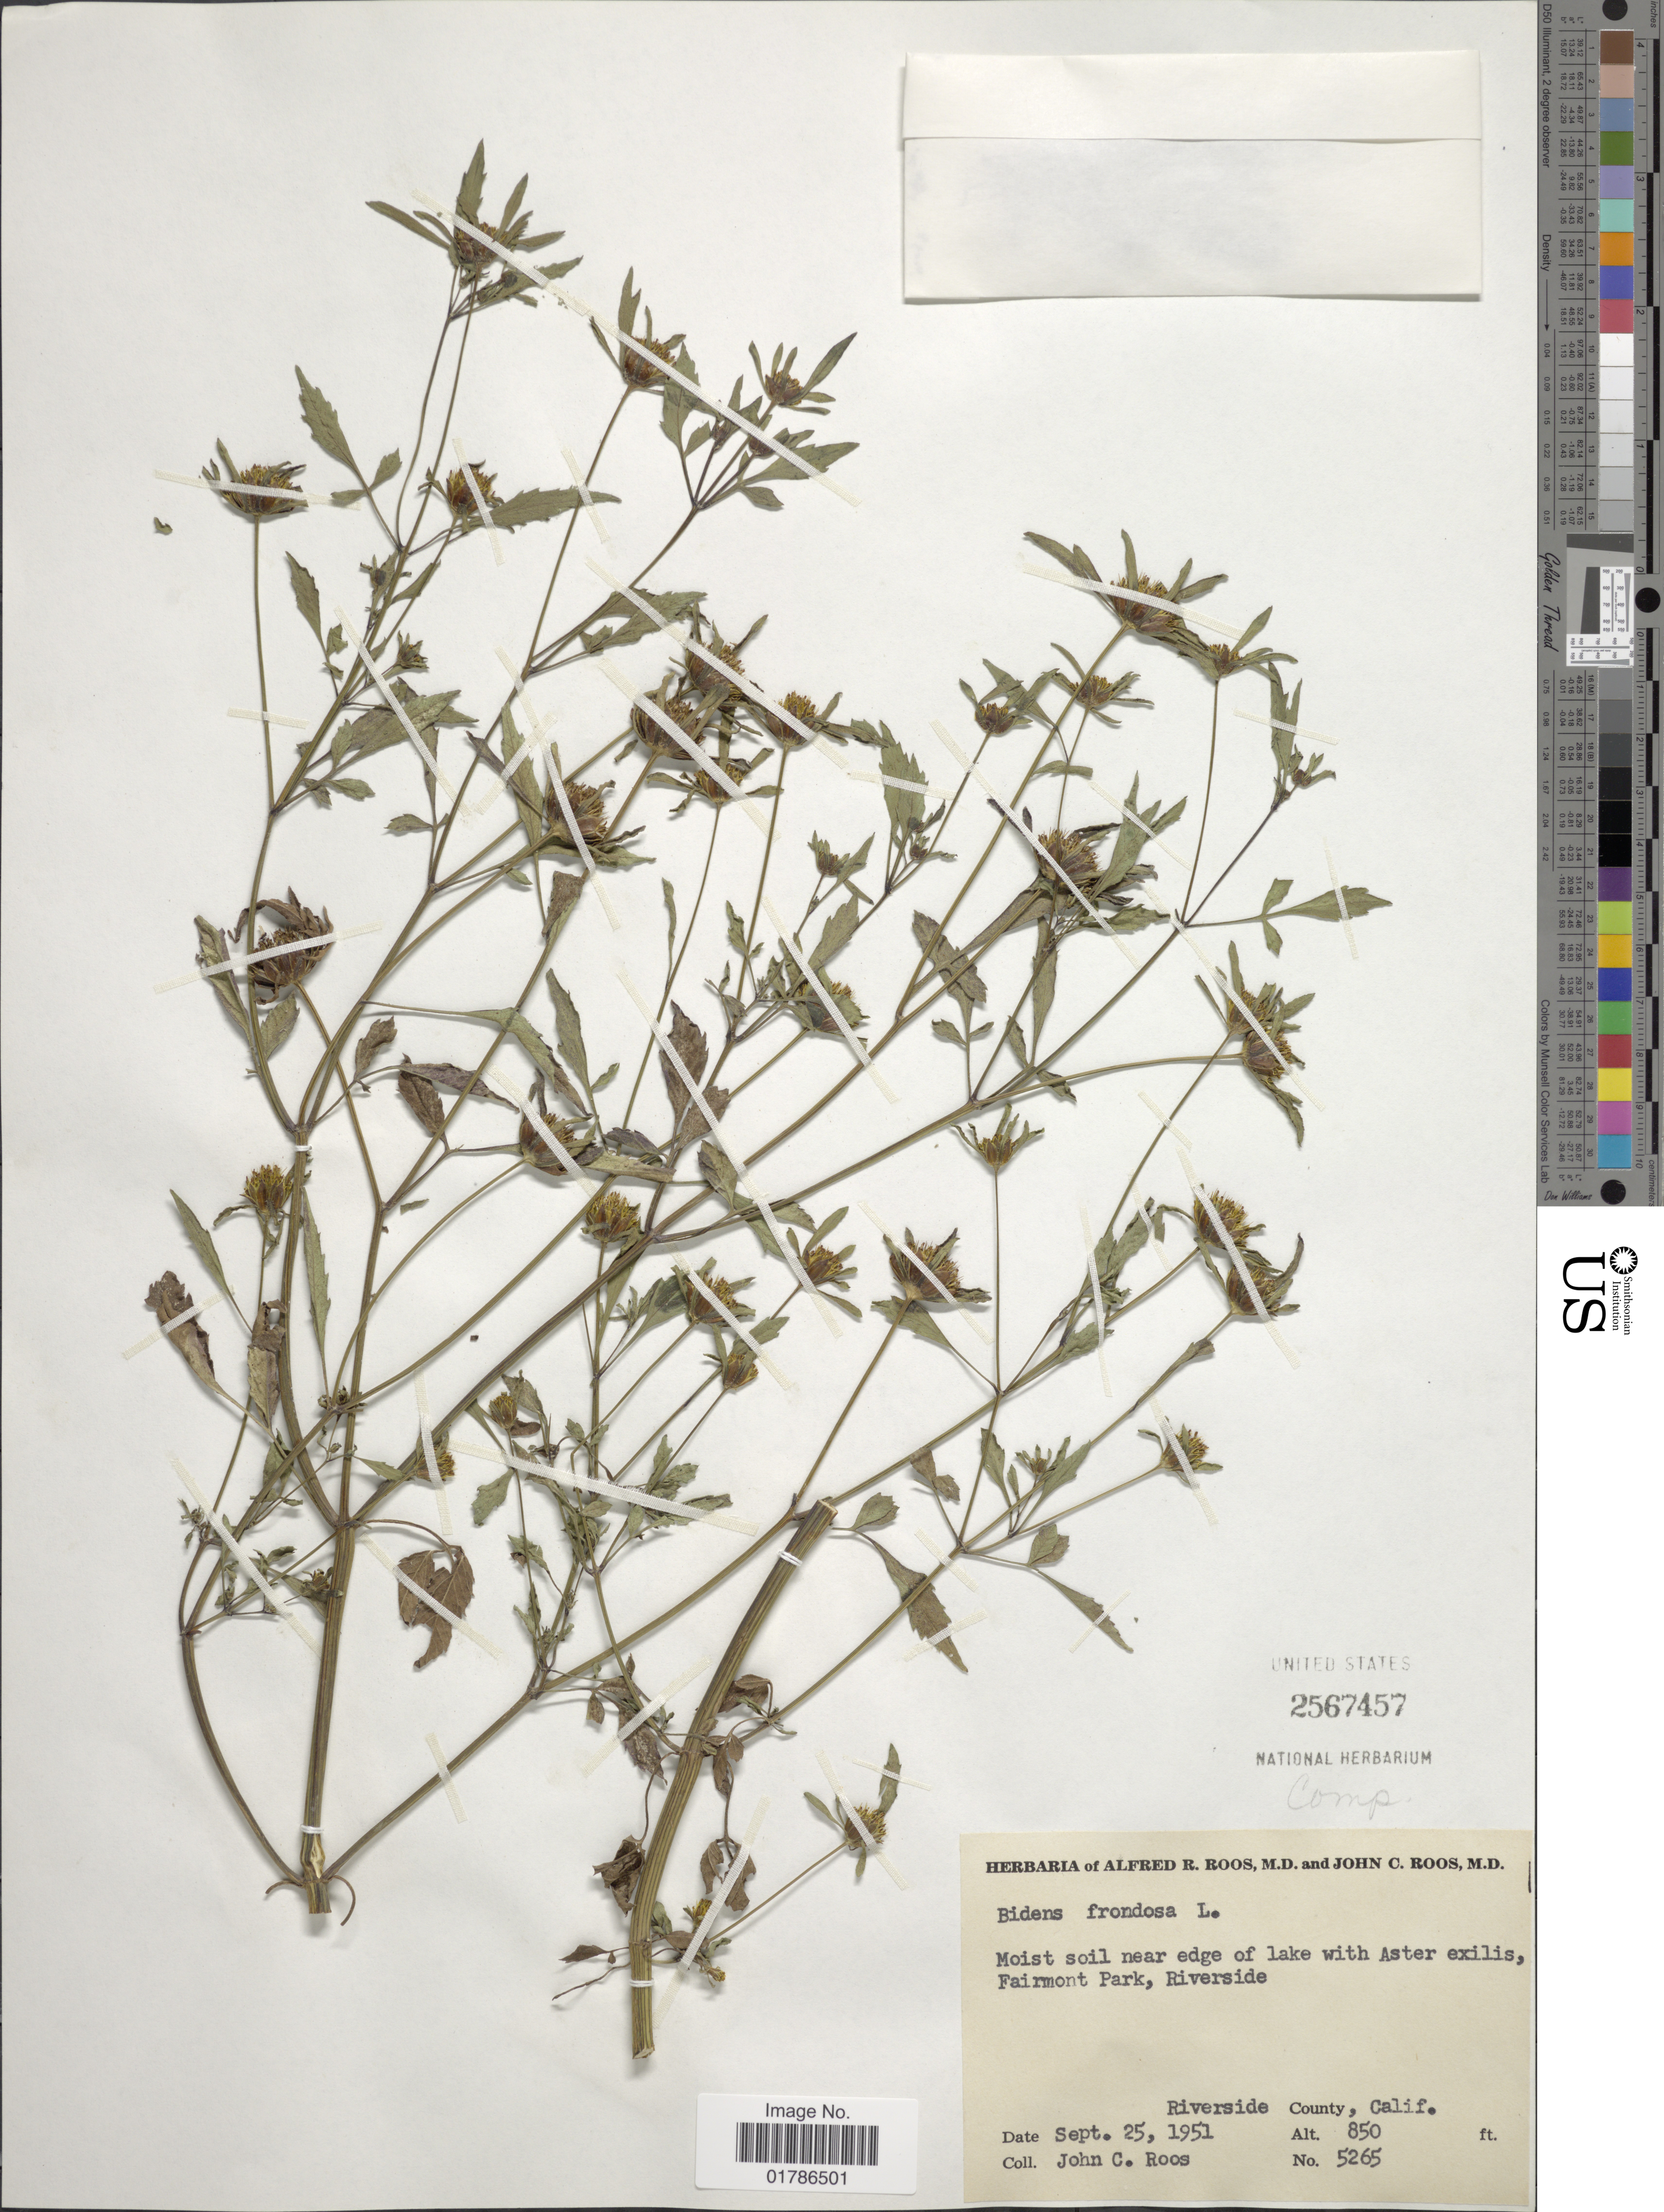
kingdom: Plantae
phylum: Tracheophyta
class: Magnoliopsida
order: Asterales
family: Asteraceae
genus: Bidens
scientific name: Bidens frondosa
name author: L.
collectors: J. C. Roos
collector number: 5265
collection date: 1951-09-25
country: United States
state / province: California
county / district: Riverside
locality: Fairmont Park, Riverside County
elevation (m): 259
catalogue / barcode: US 2567457